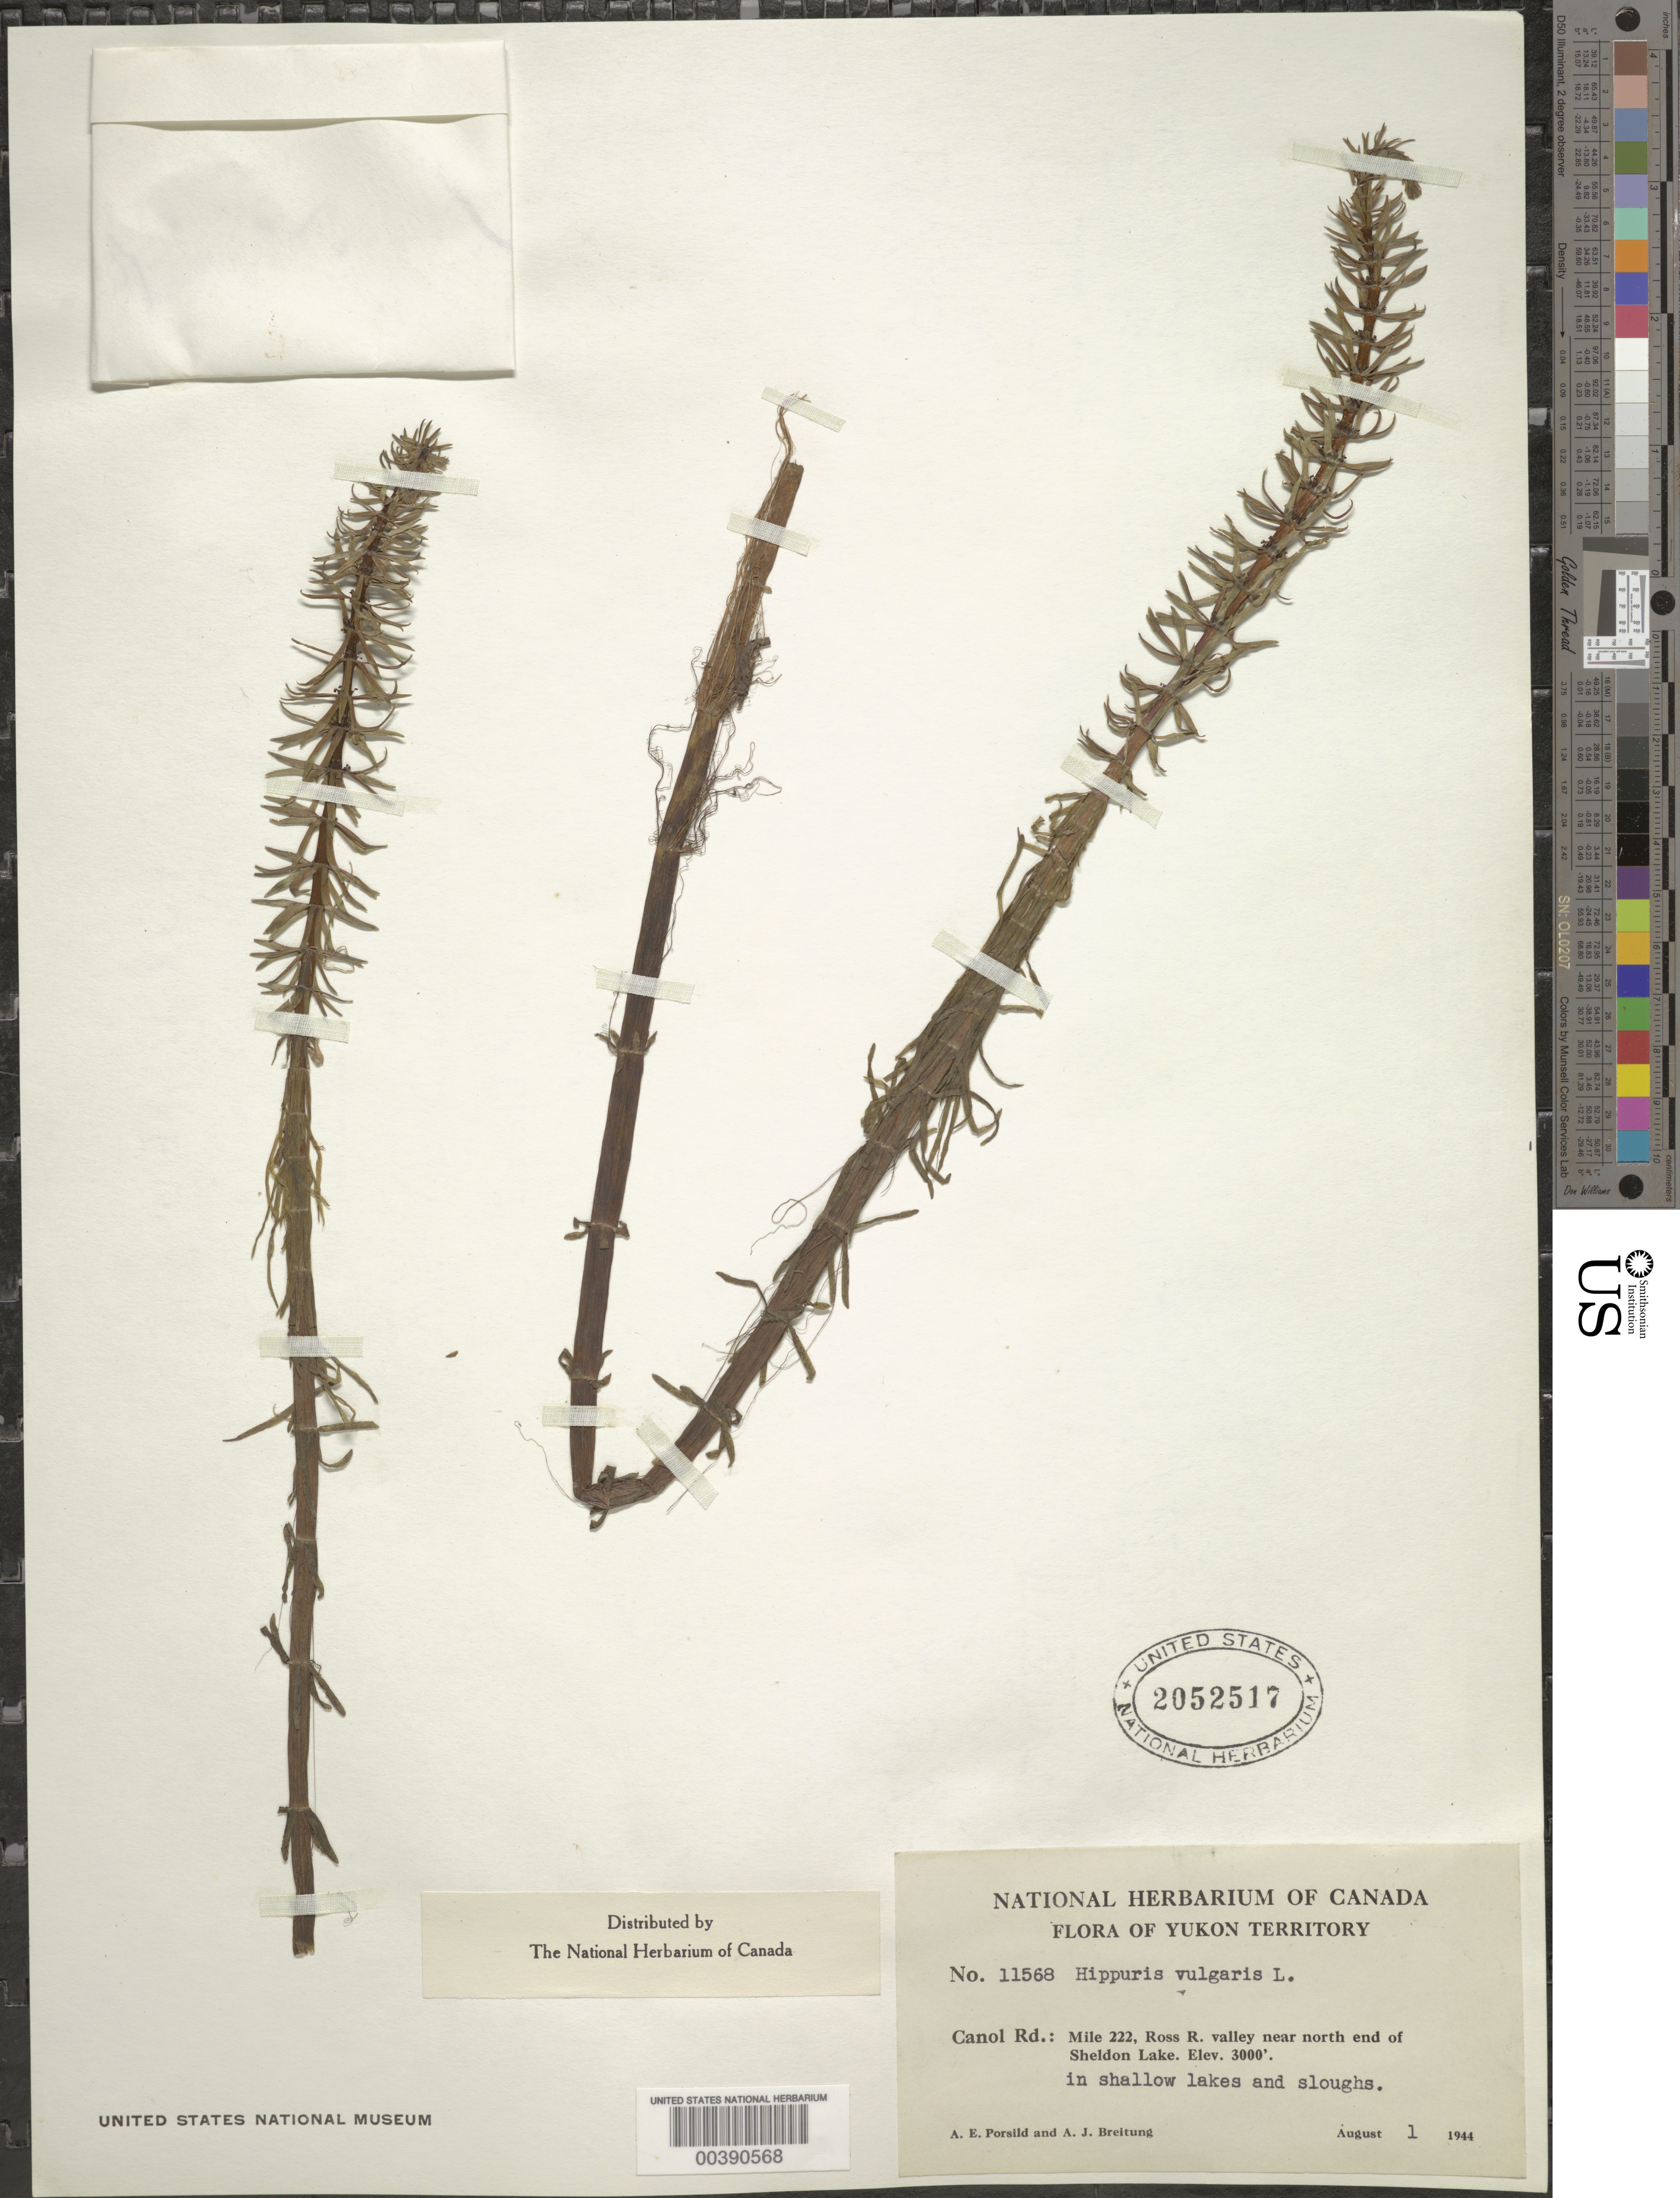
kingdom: Plantae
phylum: Tracheophyta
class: Magnoliopsida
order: Lamiales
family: Plantaginaceae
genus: Hippuris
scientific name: Hippuris vulgaris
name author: L.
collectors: A. E. Porsild & A. J. Breitung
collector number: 11568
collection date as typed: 01 Aug 1944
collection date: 1944-08-01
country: Canada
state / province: Yukon Territory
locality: Ross river valley, n end of sheldon lake, canol rd.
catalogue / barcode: US 2052517